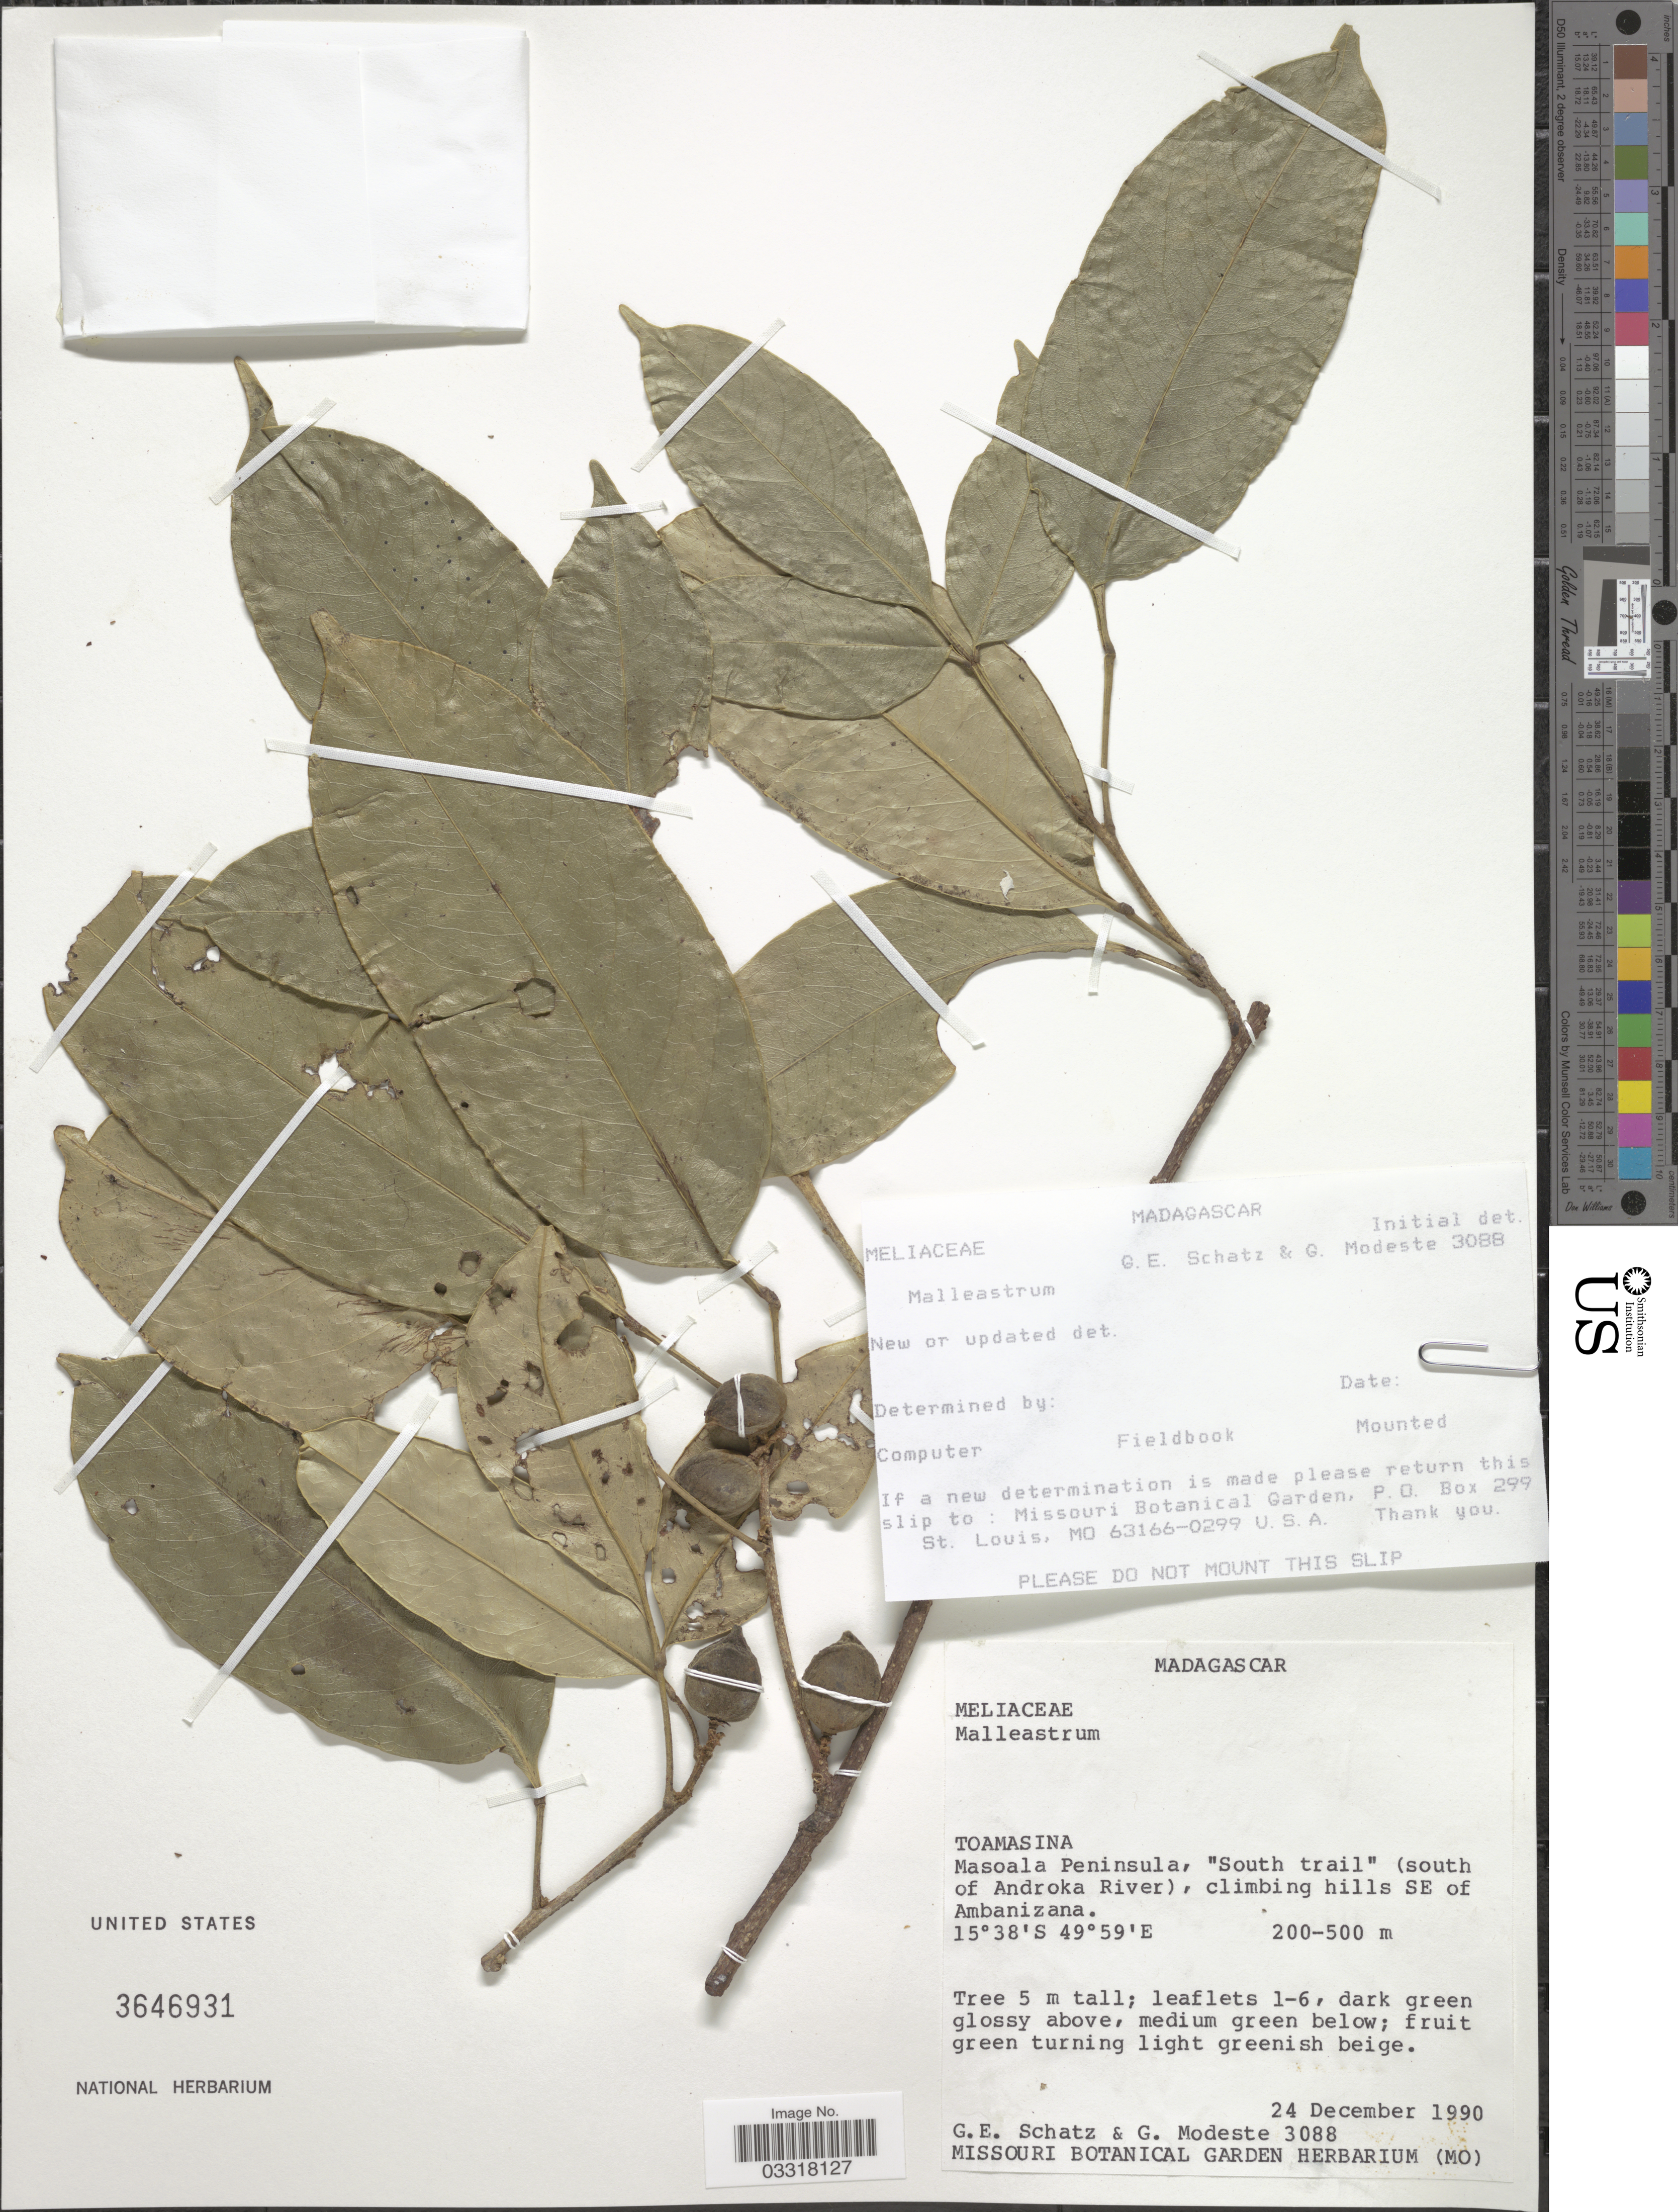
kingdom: Plantae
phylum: Tracheophyta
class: Magnoliopsida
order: Sapindales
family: Meliaceae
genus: Malleastrum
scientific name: Malleastrum sp.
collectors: G. Schatz & G. Modeste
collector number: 3088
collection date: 1990-12-24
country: Madagascar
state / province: Analanjirofo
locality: Masoala Peninsula, "South trail" (south of Androka River), climbing hills SE of Ambanizana.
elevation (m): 200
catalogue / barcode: US 3646931